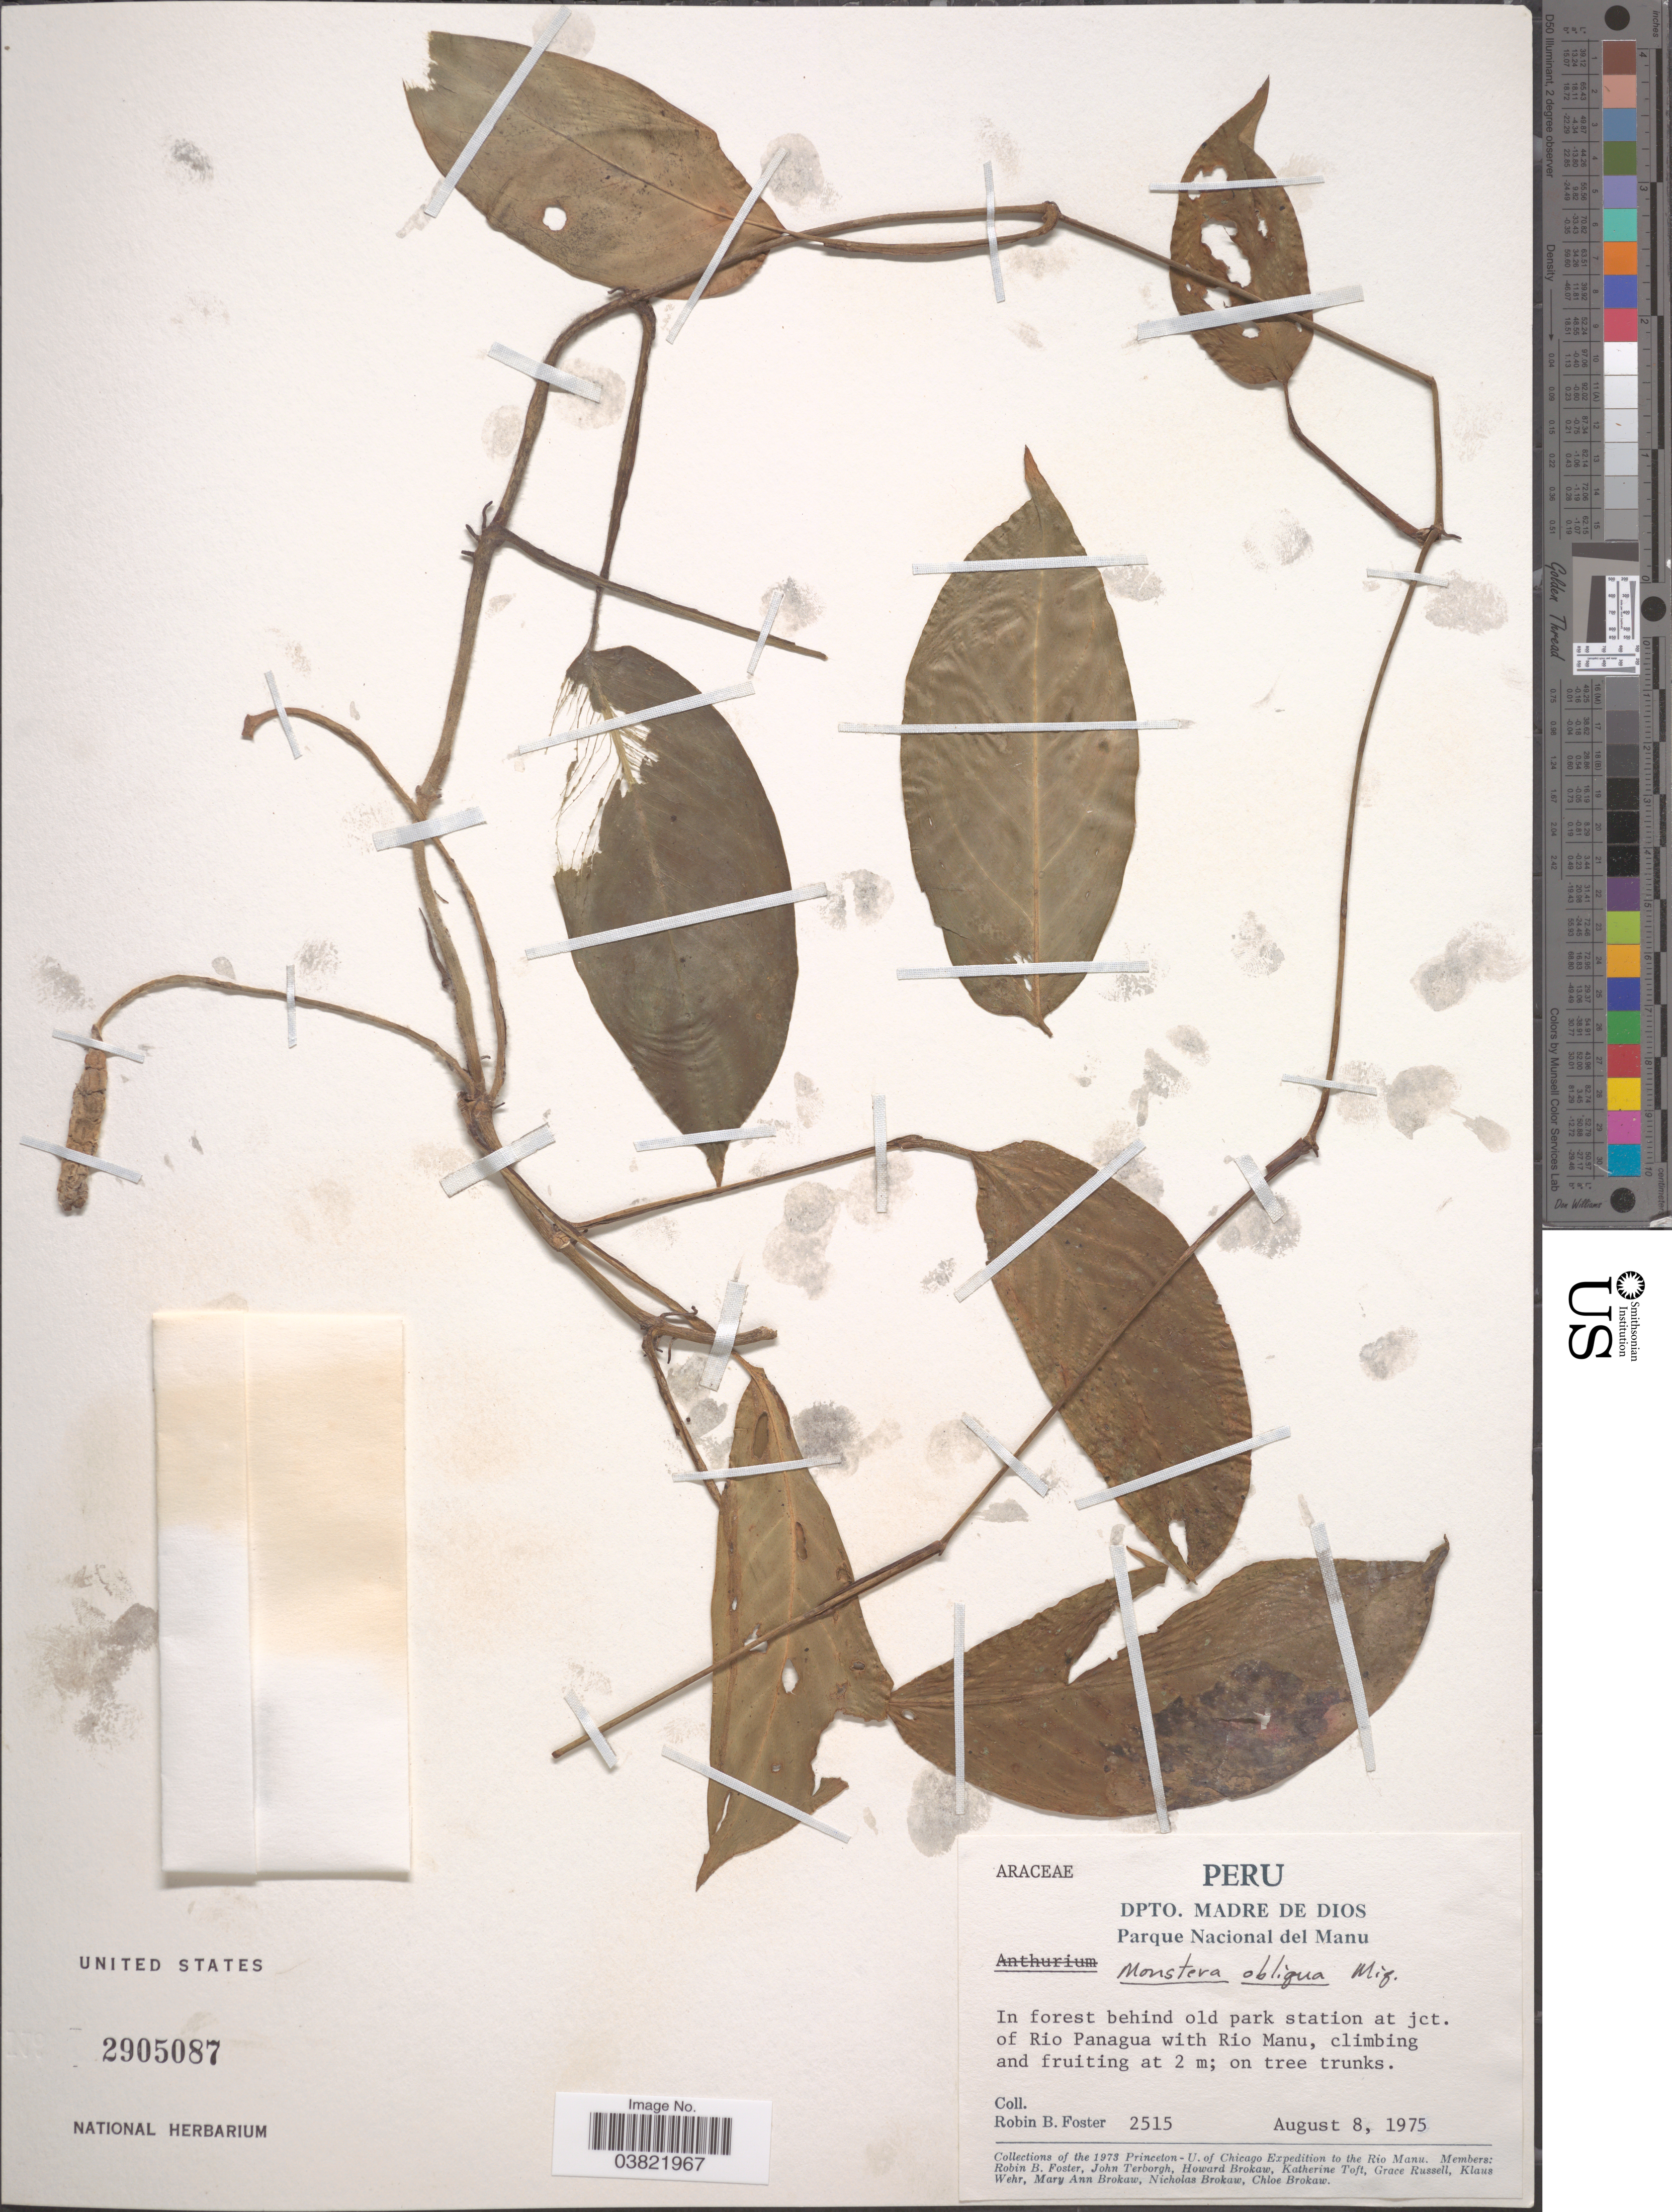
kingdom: Plantae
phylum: Tracheophyta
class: Liliopsida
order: Alismatales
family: Araceae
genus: Monstera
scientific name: Monstera obliqua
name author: Miq.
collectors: R. B. Foster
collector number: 2515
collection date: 1975-08-08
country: Peru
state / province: Madre de Dios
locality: Dpto. Madre de Dios. Parque Nacional del Manu. In forest behind old park station at jct. of Rio Panagua with Rio Manu.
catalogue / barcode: US 2905087